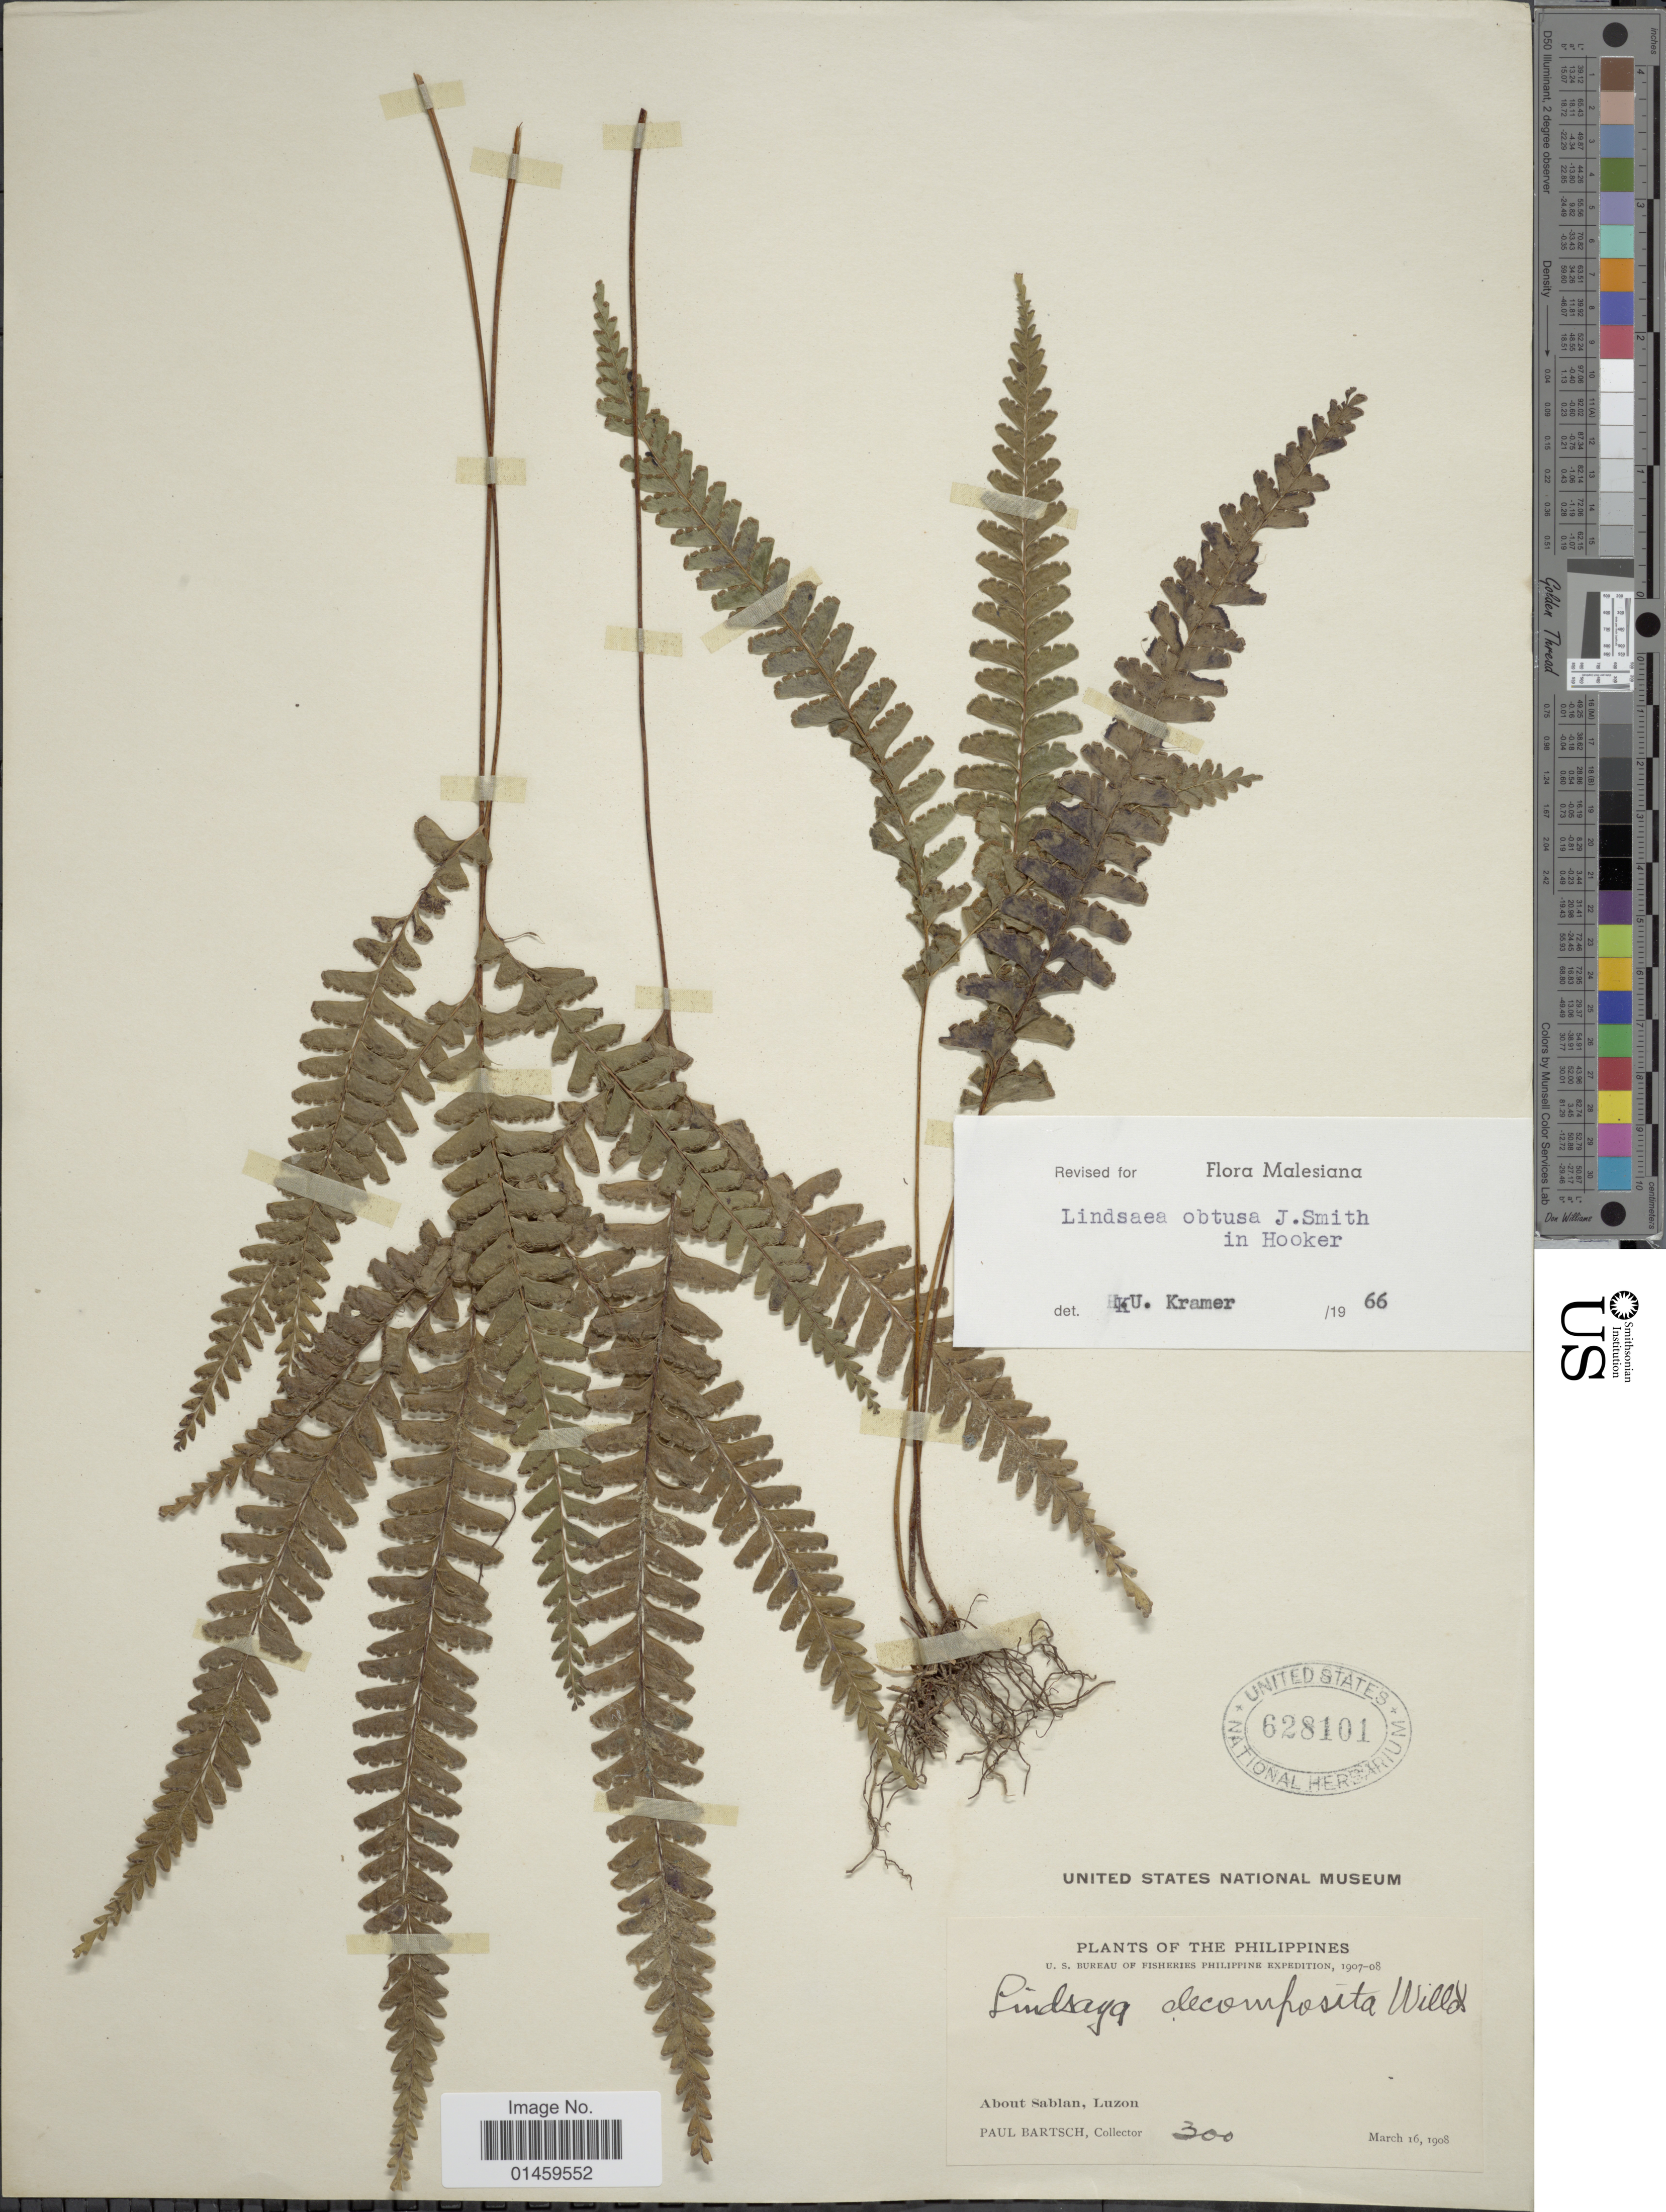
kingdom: Plantae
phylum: Tracheophyta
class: Polypodiopsida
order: Polypodiales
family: Lindsaeaceae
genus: Lindsaea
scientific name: Lindsaea obtusa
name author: J. Sm. ex Hook.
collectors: P. Bartsch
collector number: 300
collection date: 1908-03-16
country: Philippines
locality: About Sablan, Luzon.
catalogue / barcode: US 628101